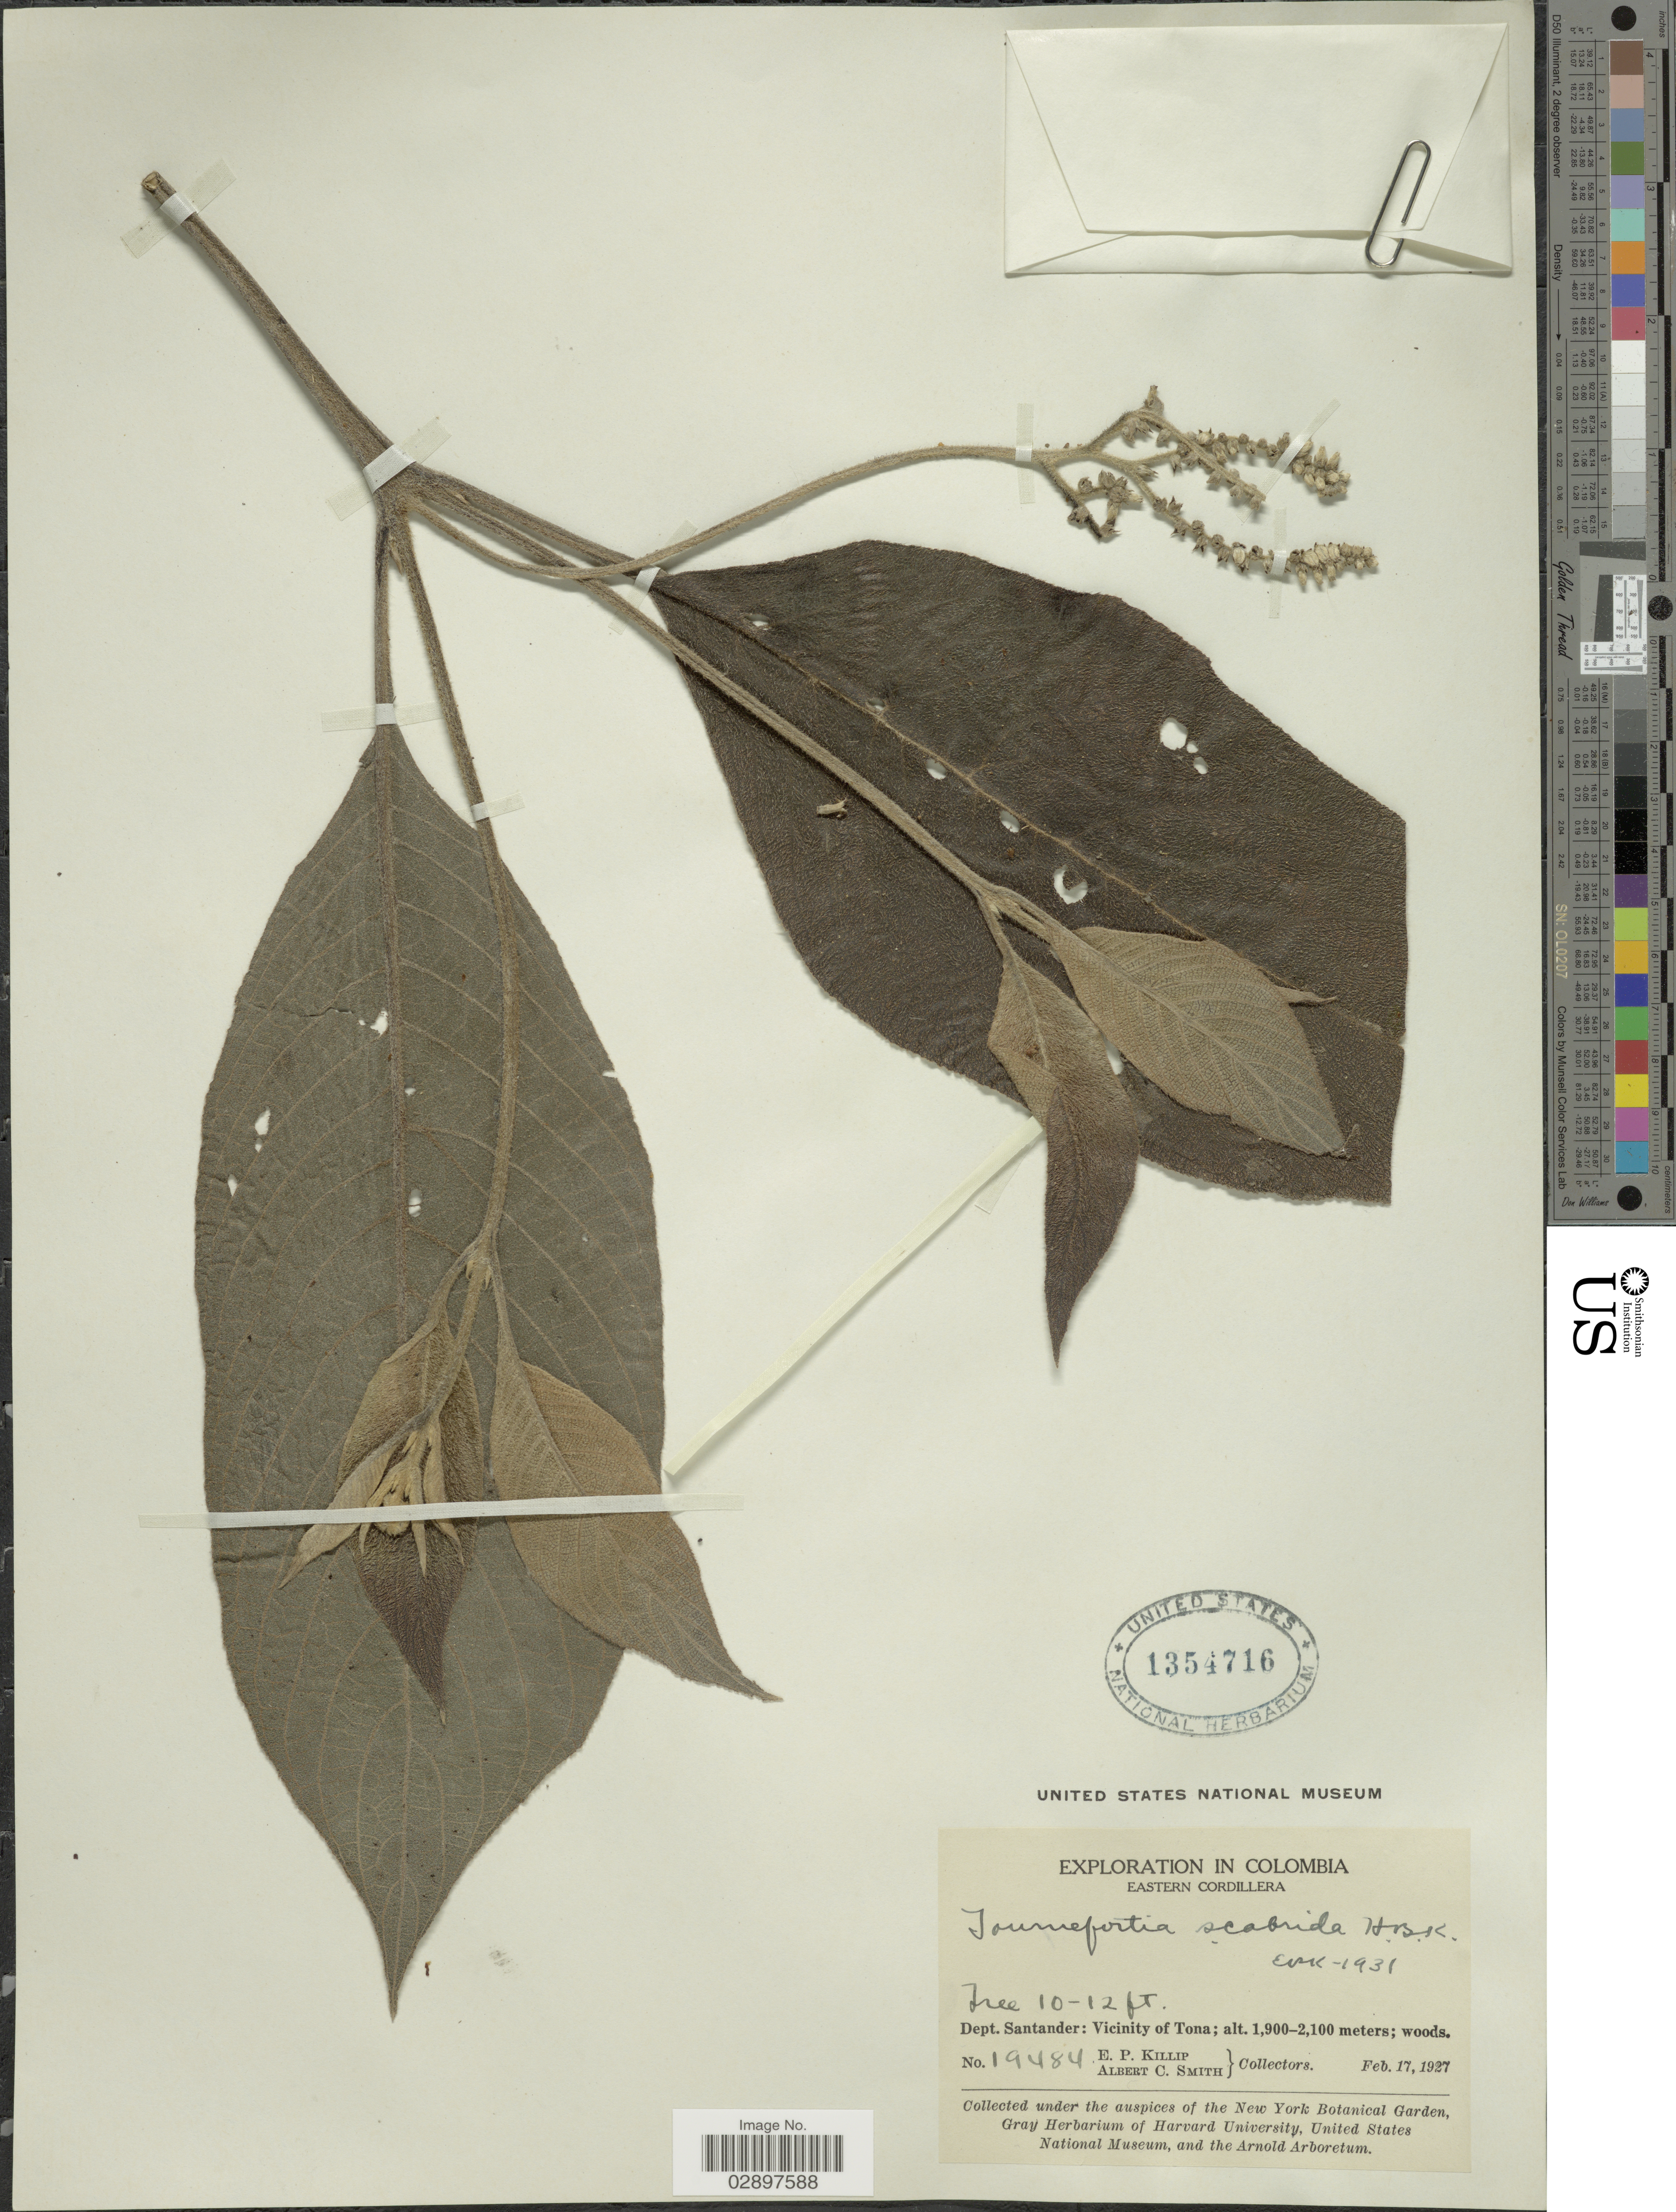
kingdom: Plantae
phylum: Tracheophyta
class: Magnoliopsida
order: Boraginales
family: Heliotropiaceae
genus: Tournefortia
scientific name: Tournefortia scabrida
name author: Kunth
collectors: E. P. Killip & A. C. Smith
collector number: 19484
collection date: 1927-02-17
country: Colombia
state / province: Santander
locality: Eastern Cordillera. Dept. Santander: Vicinity of Tona.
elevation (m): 1900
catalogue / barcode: US 1354716